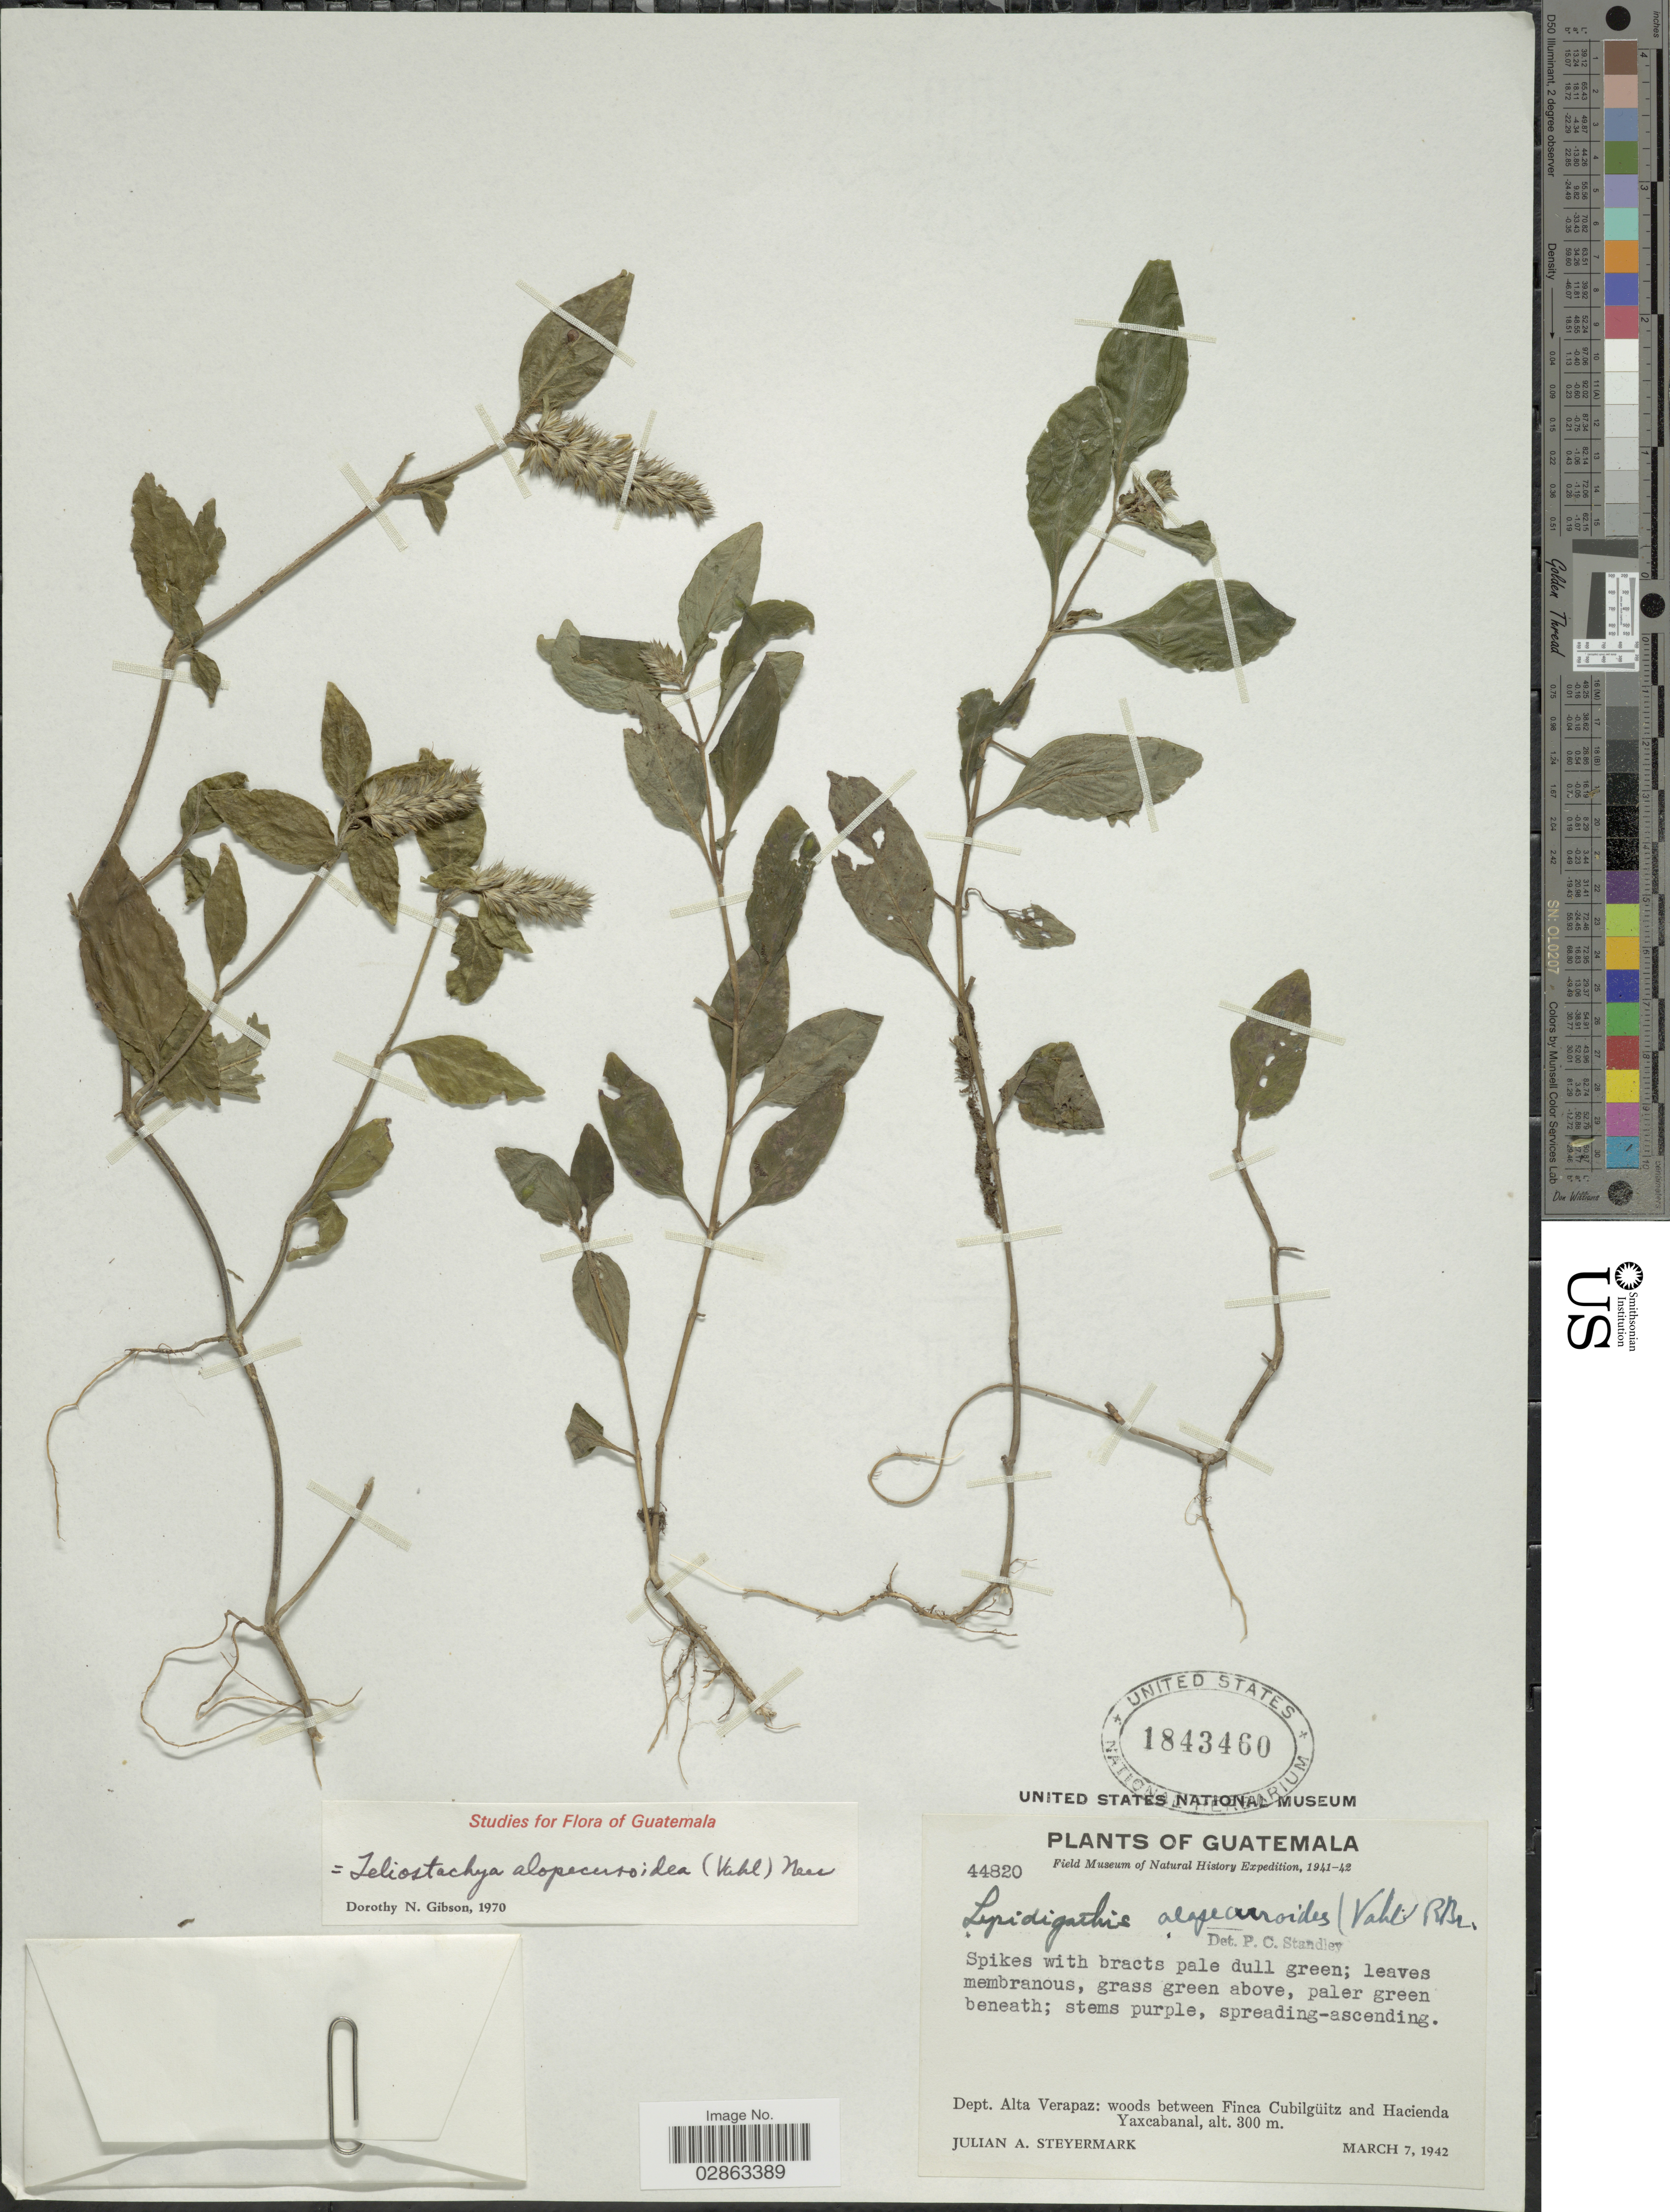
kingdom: Plantae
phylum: Tracheophyta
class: Magnoliopsida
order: Lamiales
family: Acanthaceae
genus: Teliostachya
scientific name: Teliostachya alopecuroidea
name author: (Vahl) Nees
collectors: J. Steyermark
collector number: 44820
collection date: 1942-03-07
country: Guatemala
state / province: Alta Verapaz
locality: Dept. Alta Verapaz: woods between Finca Cubilquitz and Hacienda Yaxcabanal.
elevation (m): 300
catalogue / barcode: US 1843460